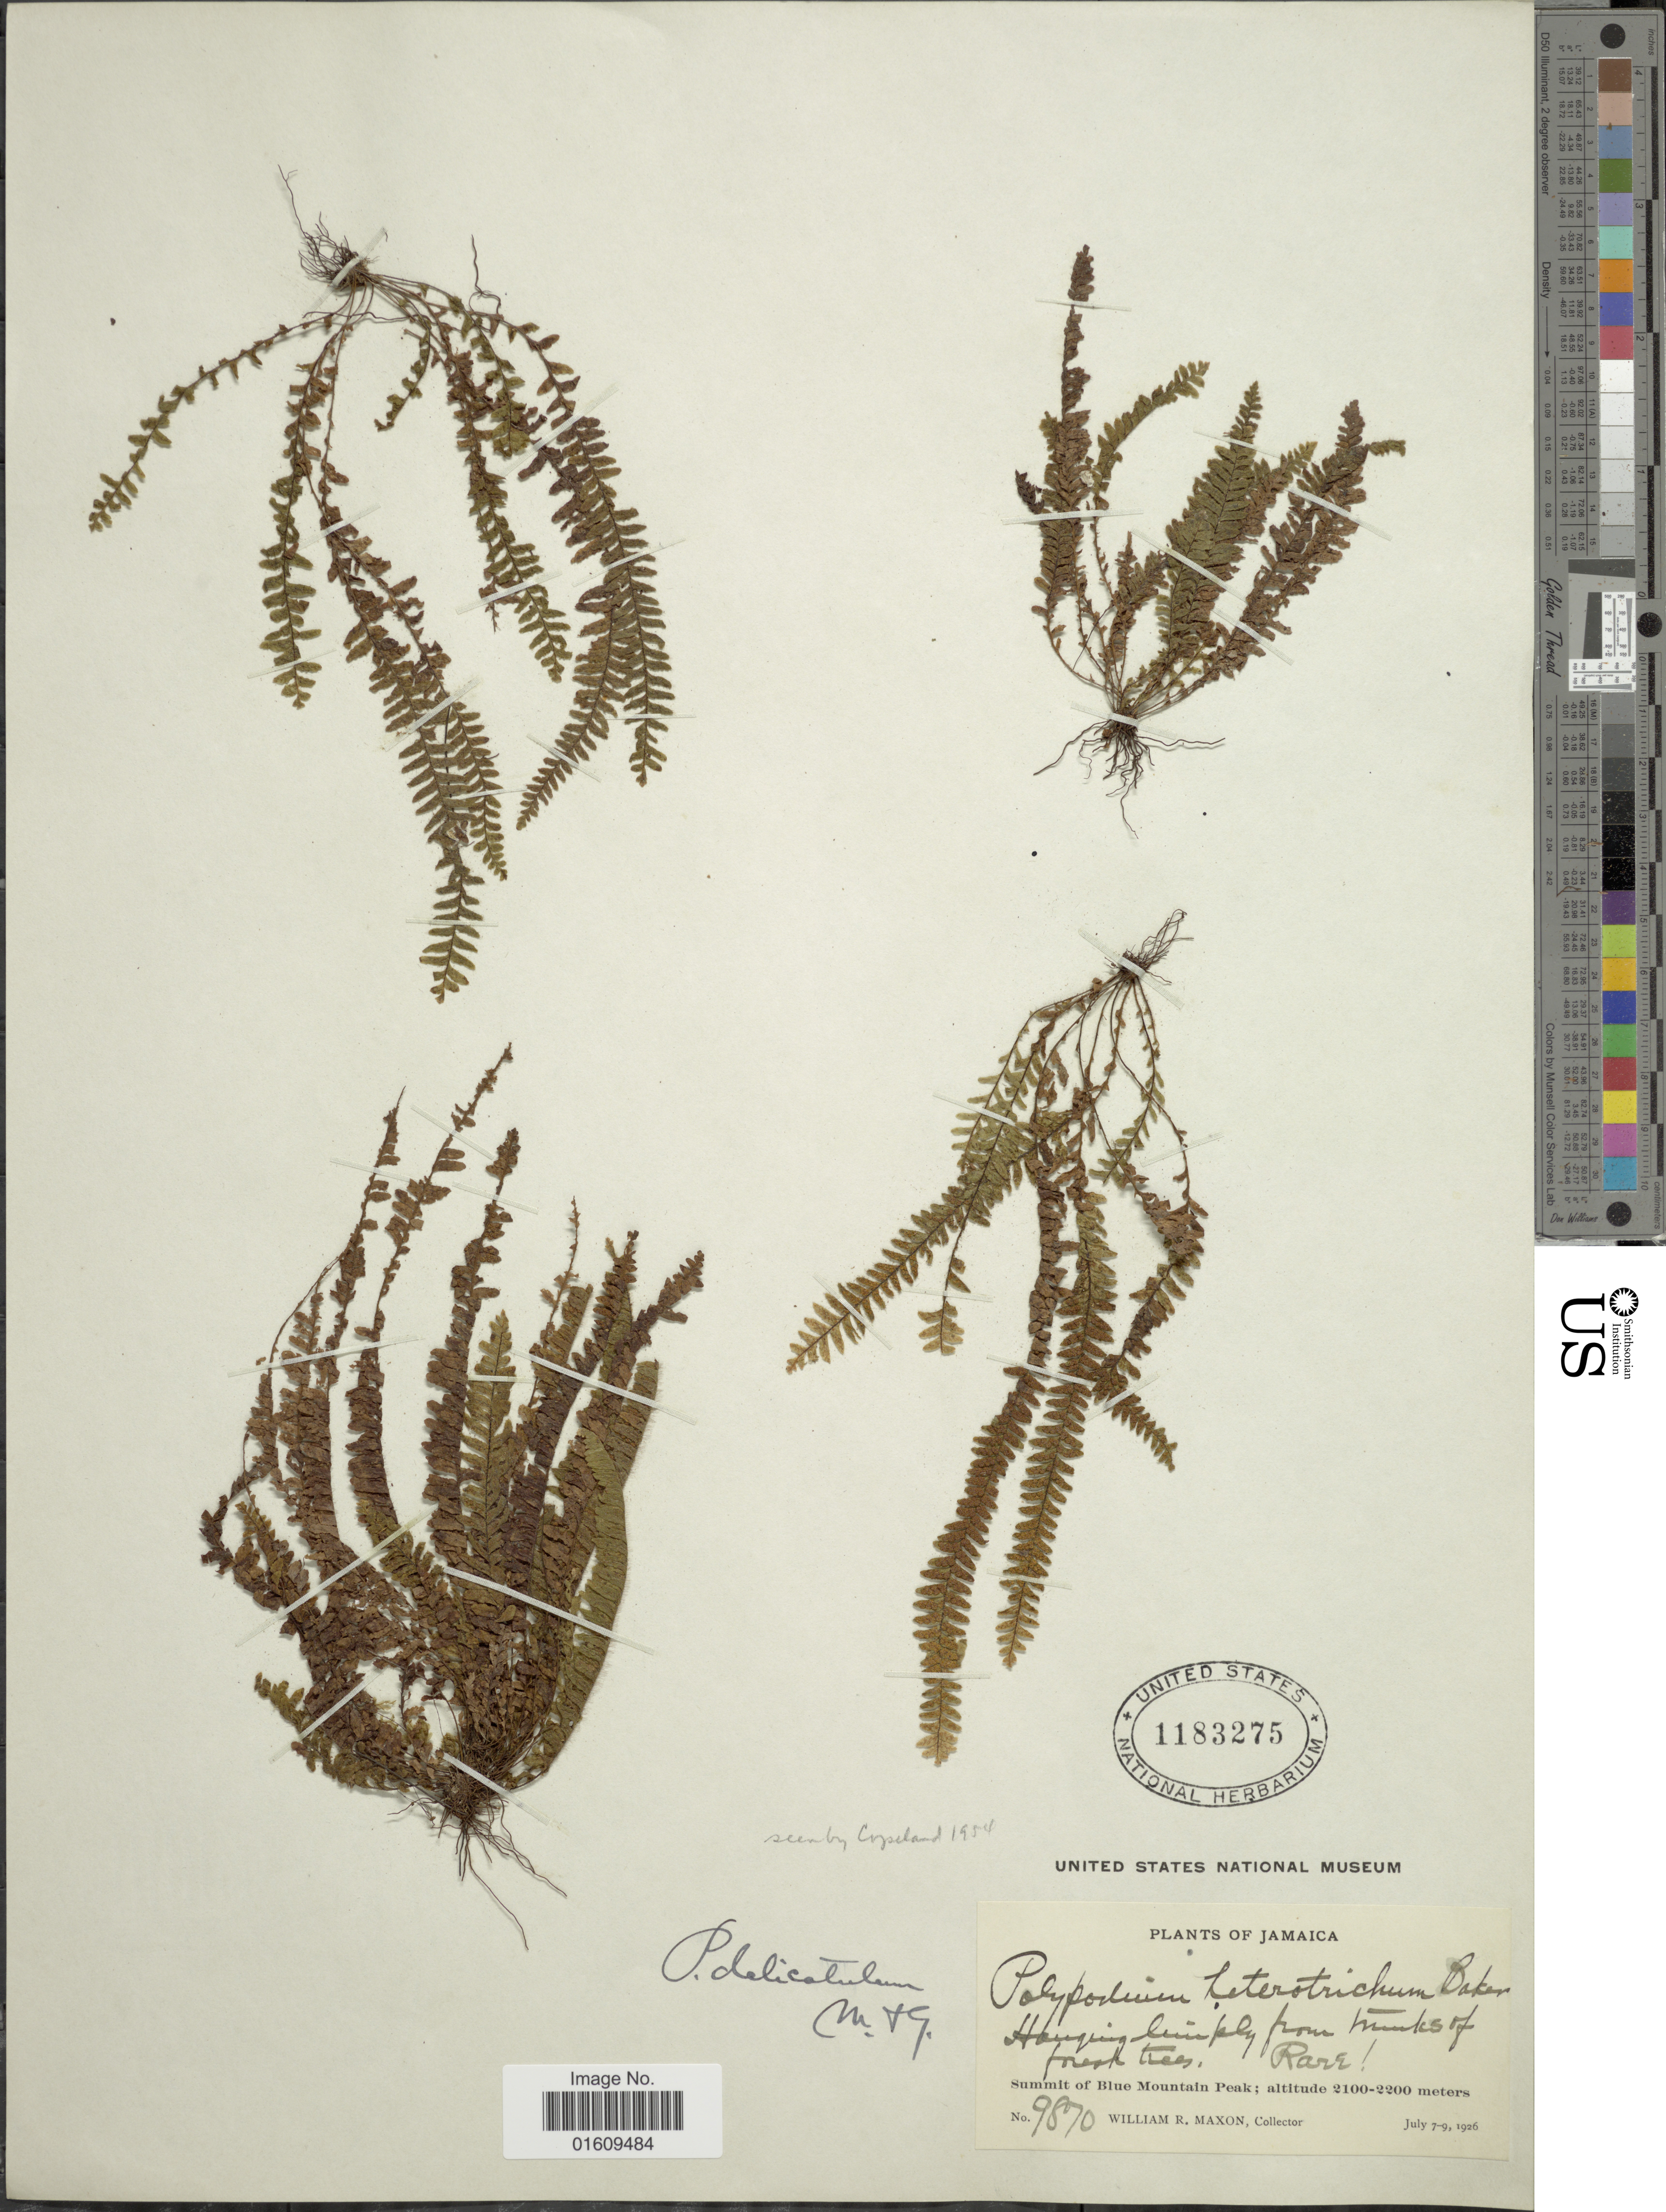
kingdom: Plantae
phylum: Tracheophyta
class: Polypodiopsida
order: Polypodiales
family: Polypodiaceae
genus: Galactodenia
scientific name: Galactodenia delicatula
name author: (Mart. & Galeotti) Sundue & Labiak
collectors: W. R. Maxon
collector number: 9870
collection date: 1926-07-07/1926-07-09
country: Jamaica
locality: Jamaica, Summit of Blue Mountain Peak.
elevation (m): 2100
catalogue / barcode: US 1183275